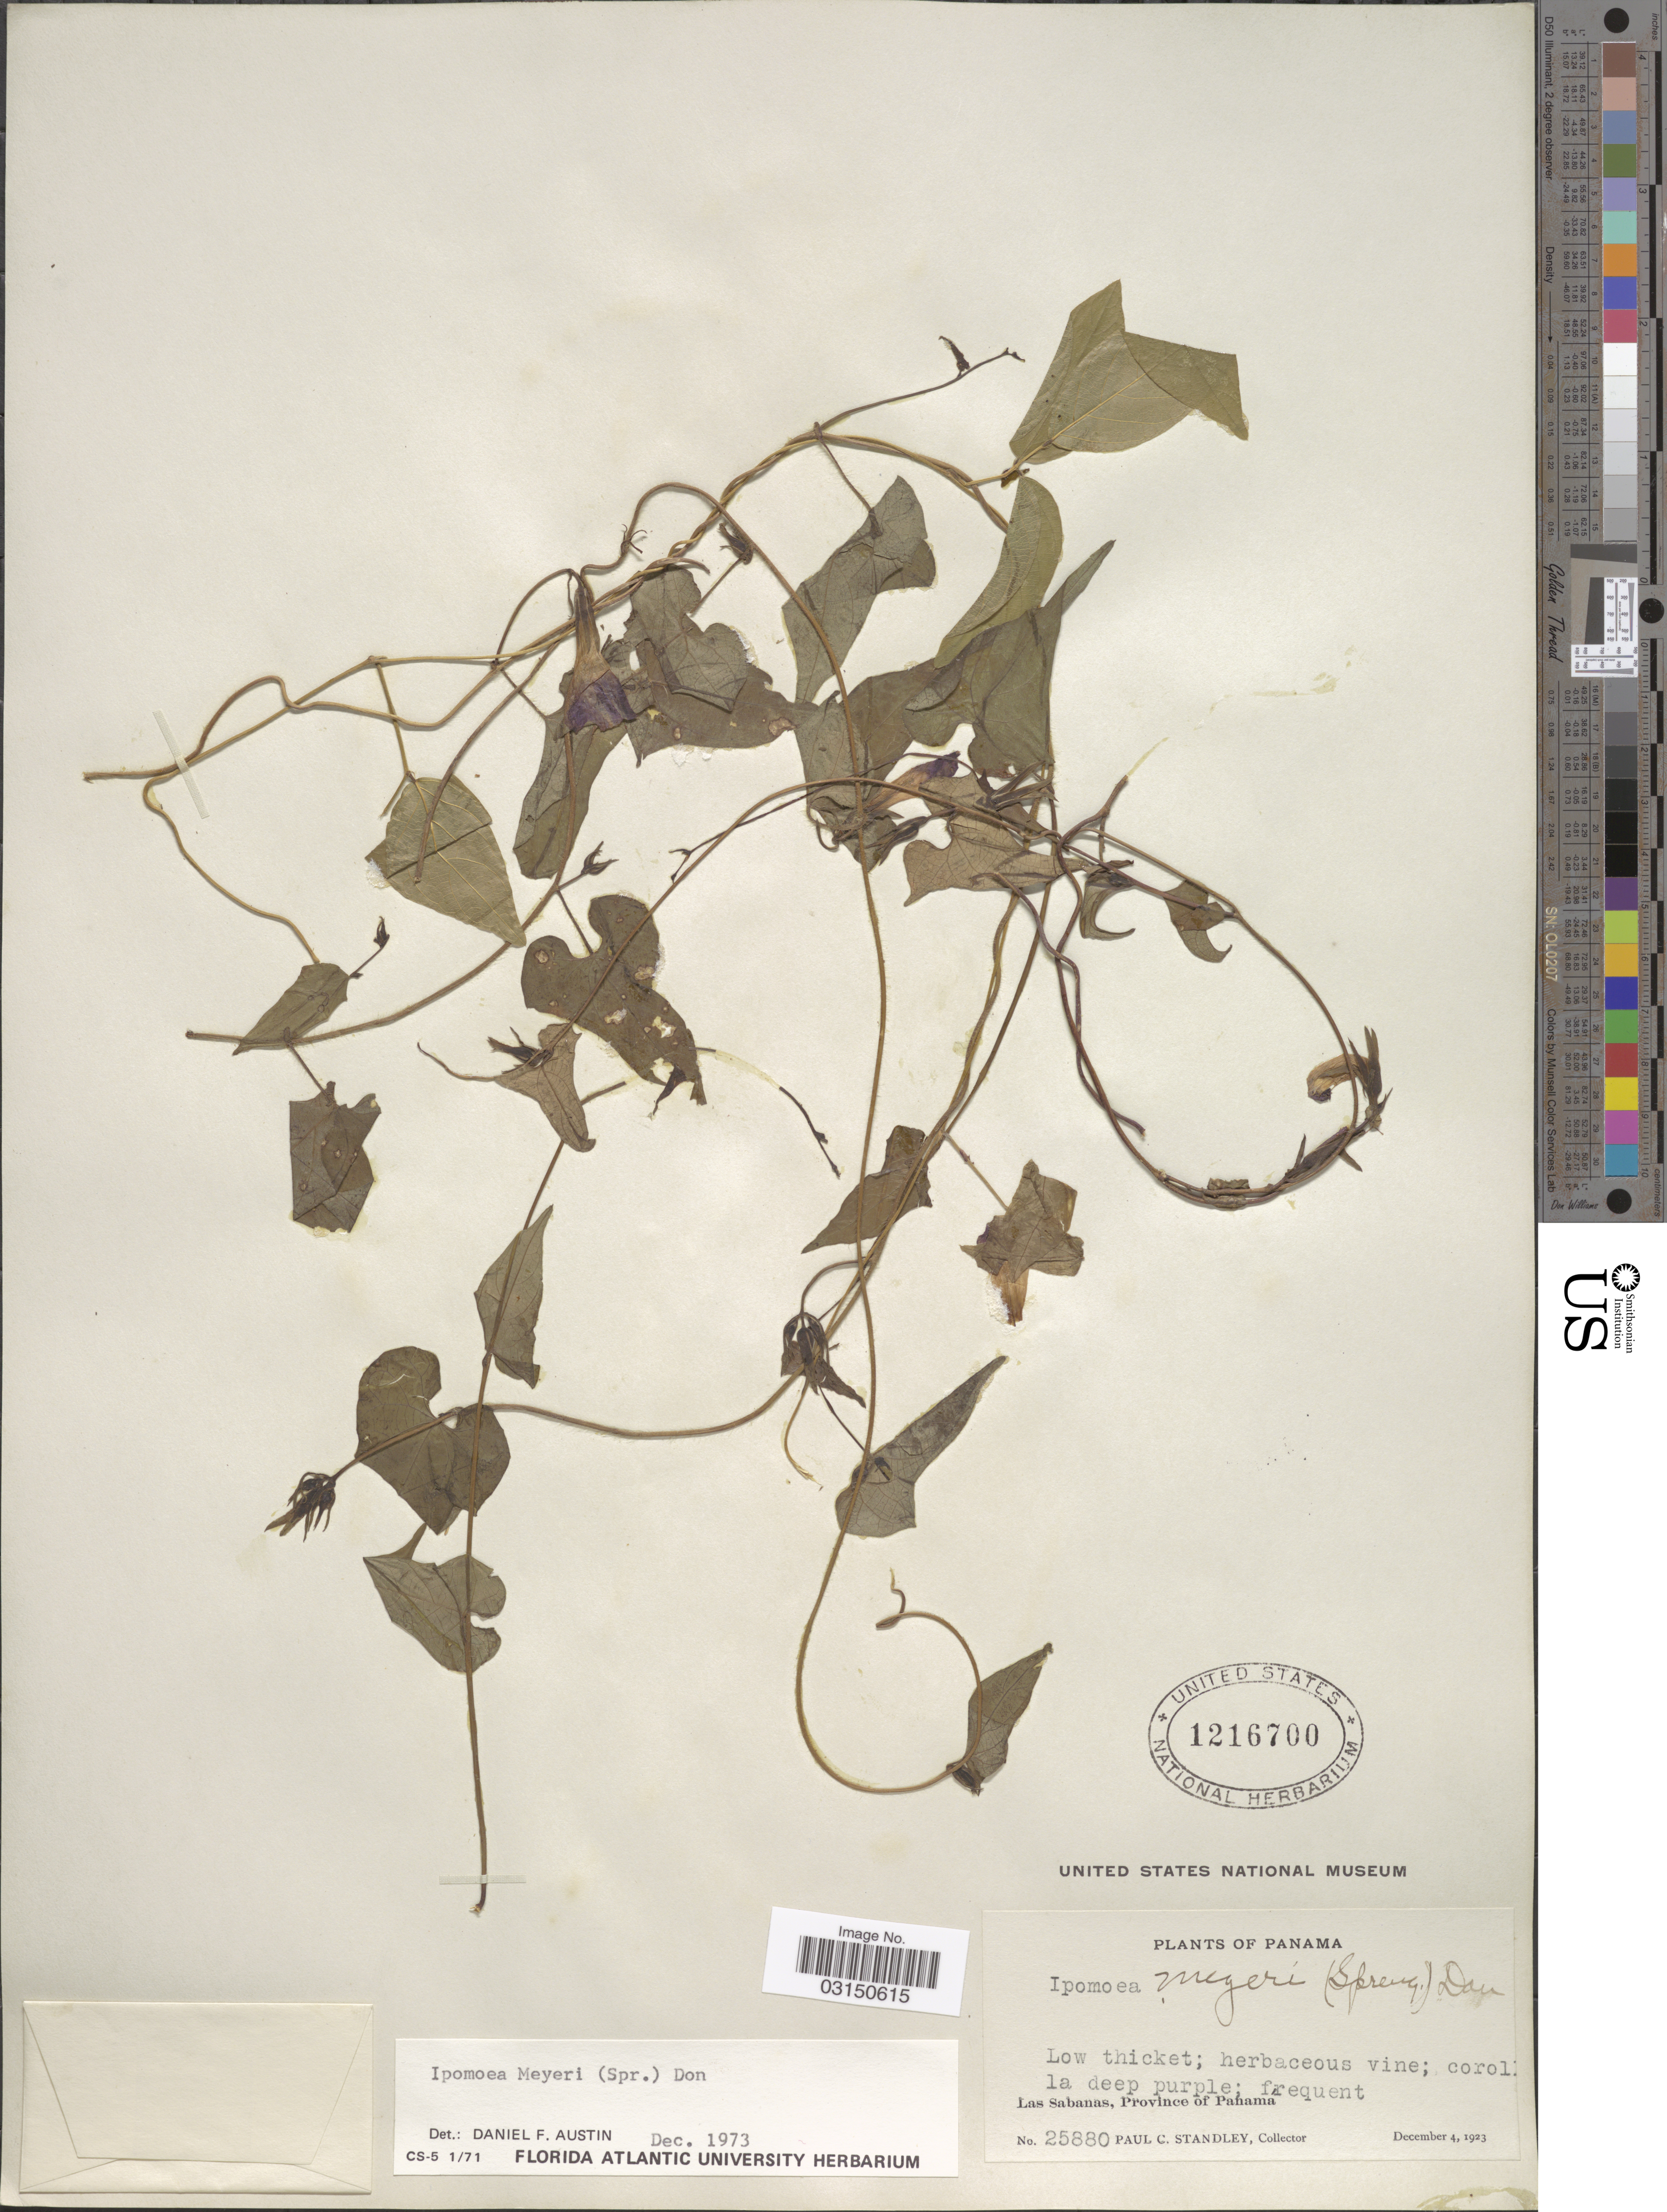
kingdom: Plantae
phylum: Tracheophyta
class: Magnoliopsida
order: Solanales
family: Convolvulaceae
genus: Ipomoea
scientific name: Ipomoea meyeri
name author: (Spreng.) G. Don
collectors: P. C. Standley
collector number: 25880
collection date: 1923-12-04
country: Panama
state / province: Panamá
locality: Las Sabanas.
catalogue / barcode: US 1216700